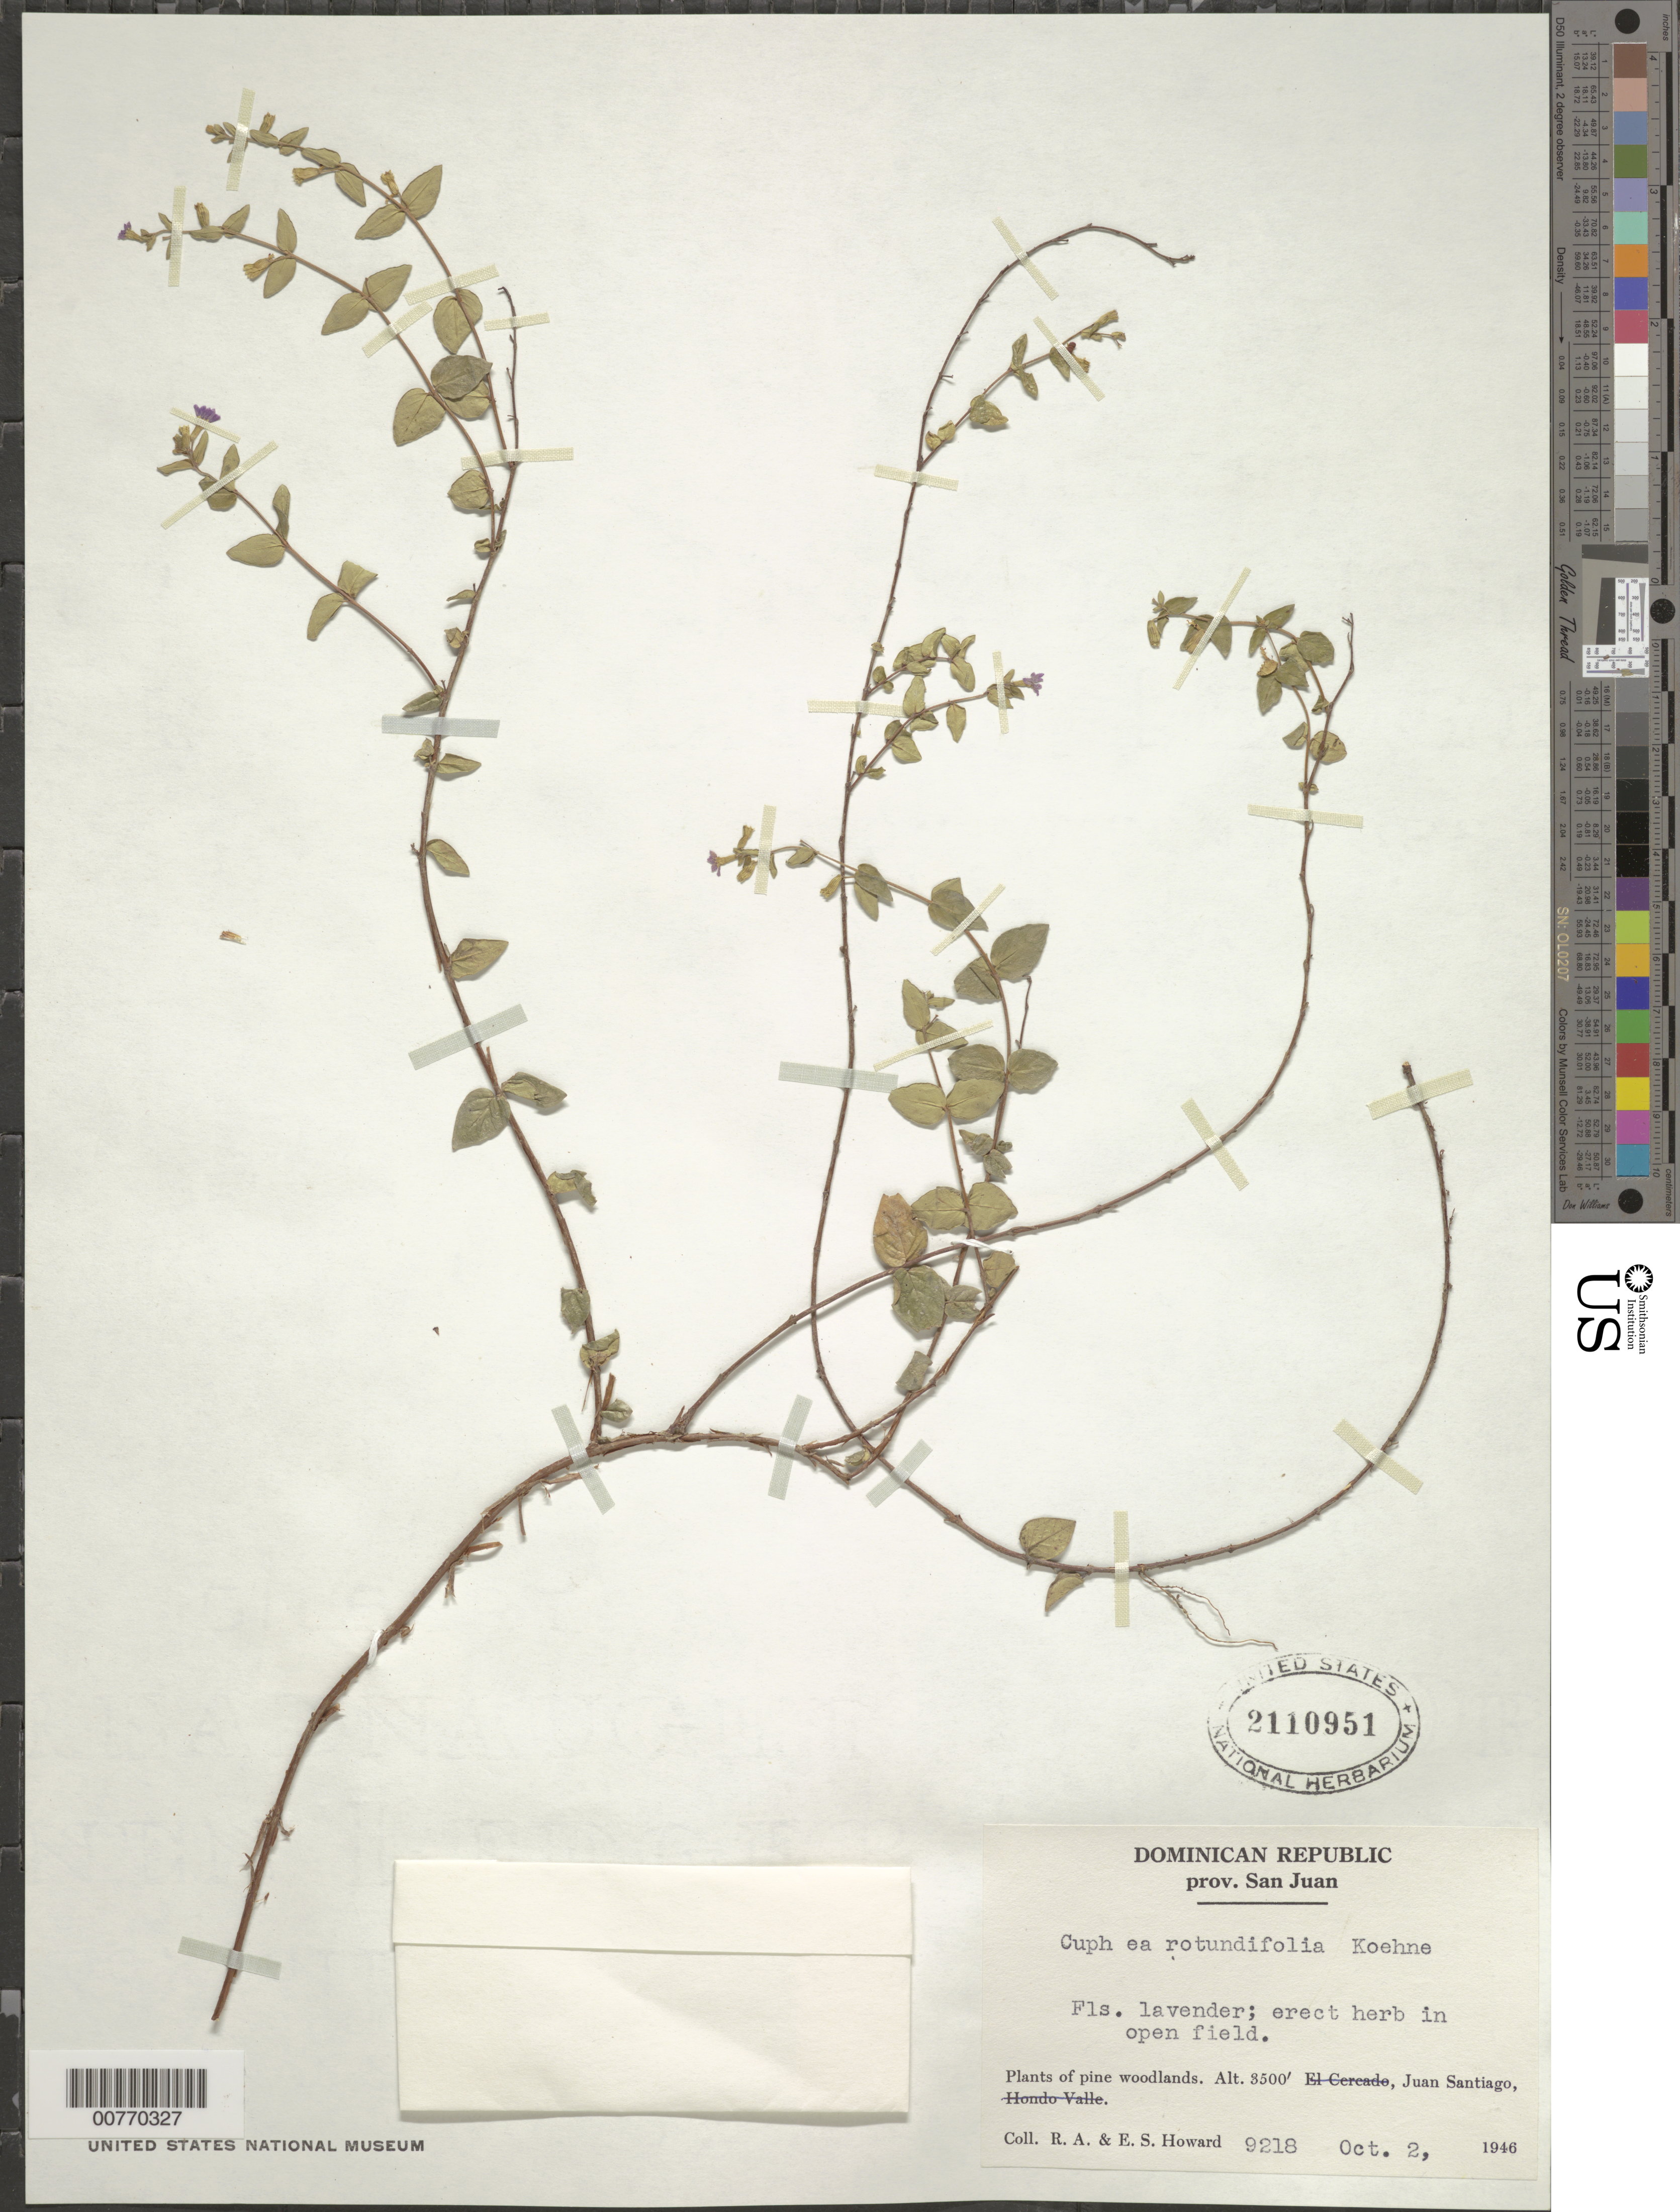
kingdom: Plantae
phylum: Tracheophyta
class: Magnoliopsida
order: Myrtales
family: Lythraceae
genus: Cuphea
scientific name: Cuphea parsonsia var. parsonsia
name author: (L.) R. Br. ex Steud.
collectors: R. A. Howard & E. S. Howard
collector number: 9218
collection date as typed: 02 Oct 1946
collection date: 1946-10-02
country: Dominican Republic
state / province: San Juan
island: Hispaniola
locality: Juan Santiago.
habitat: Pine woodlands.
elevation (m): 1067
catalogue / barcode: US 2110951